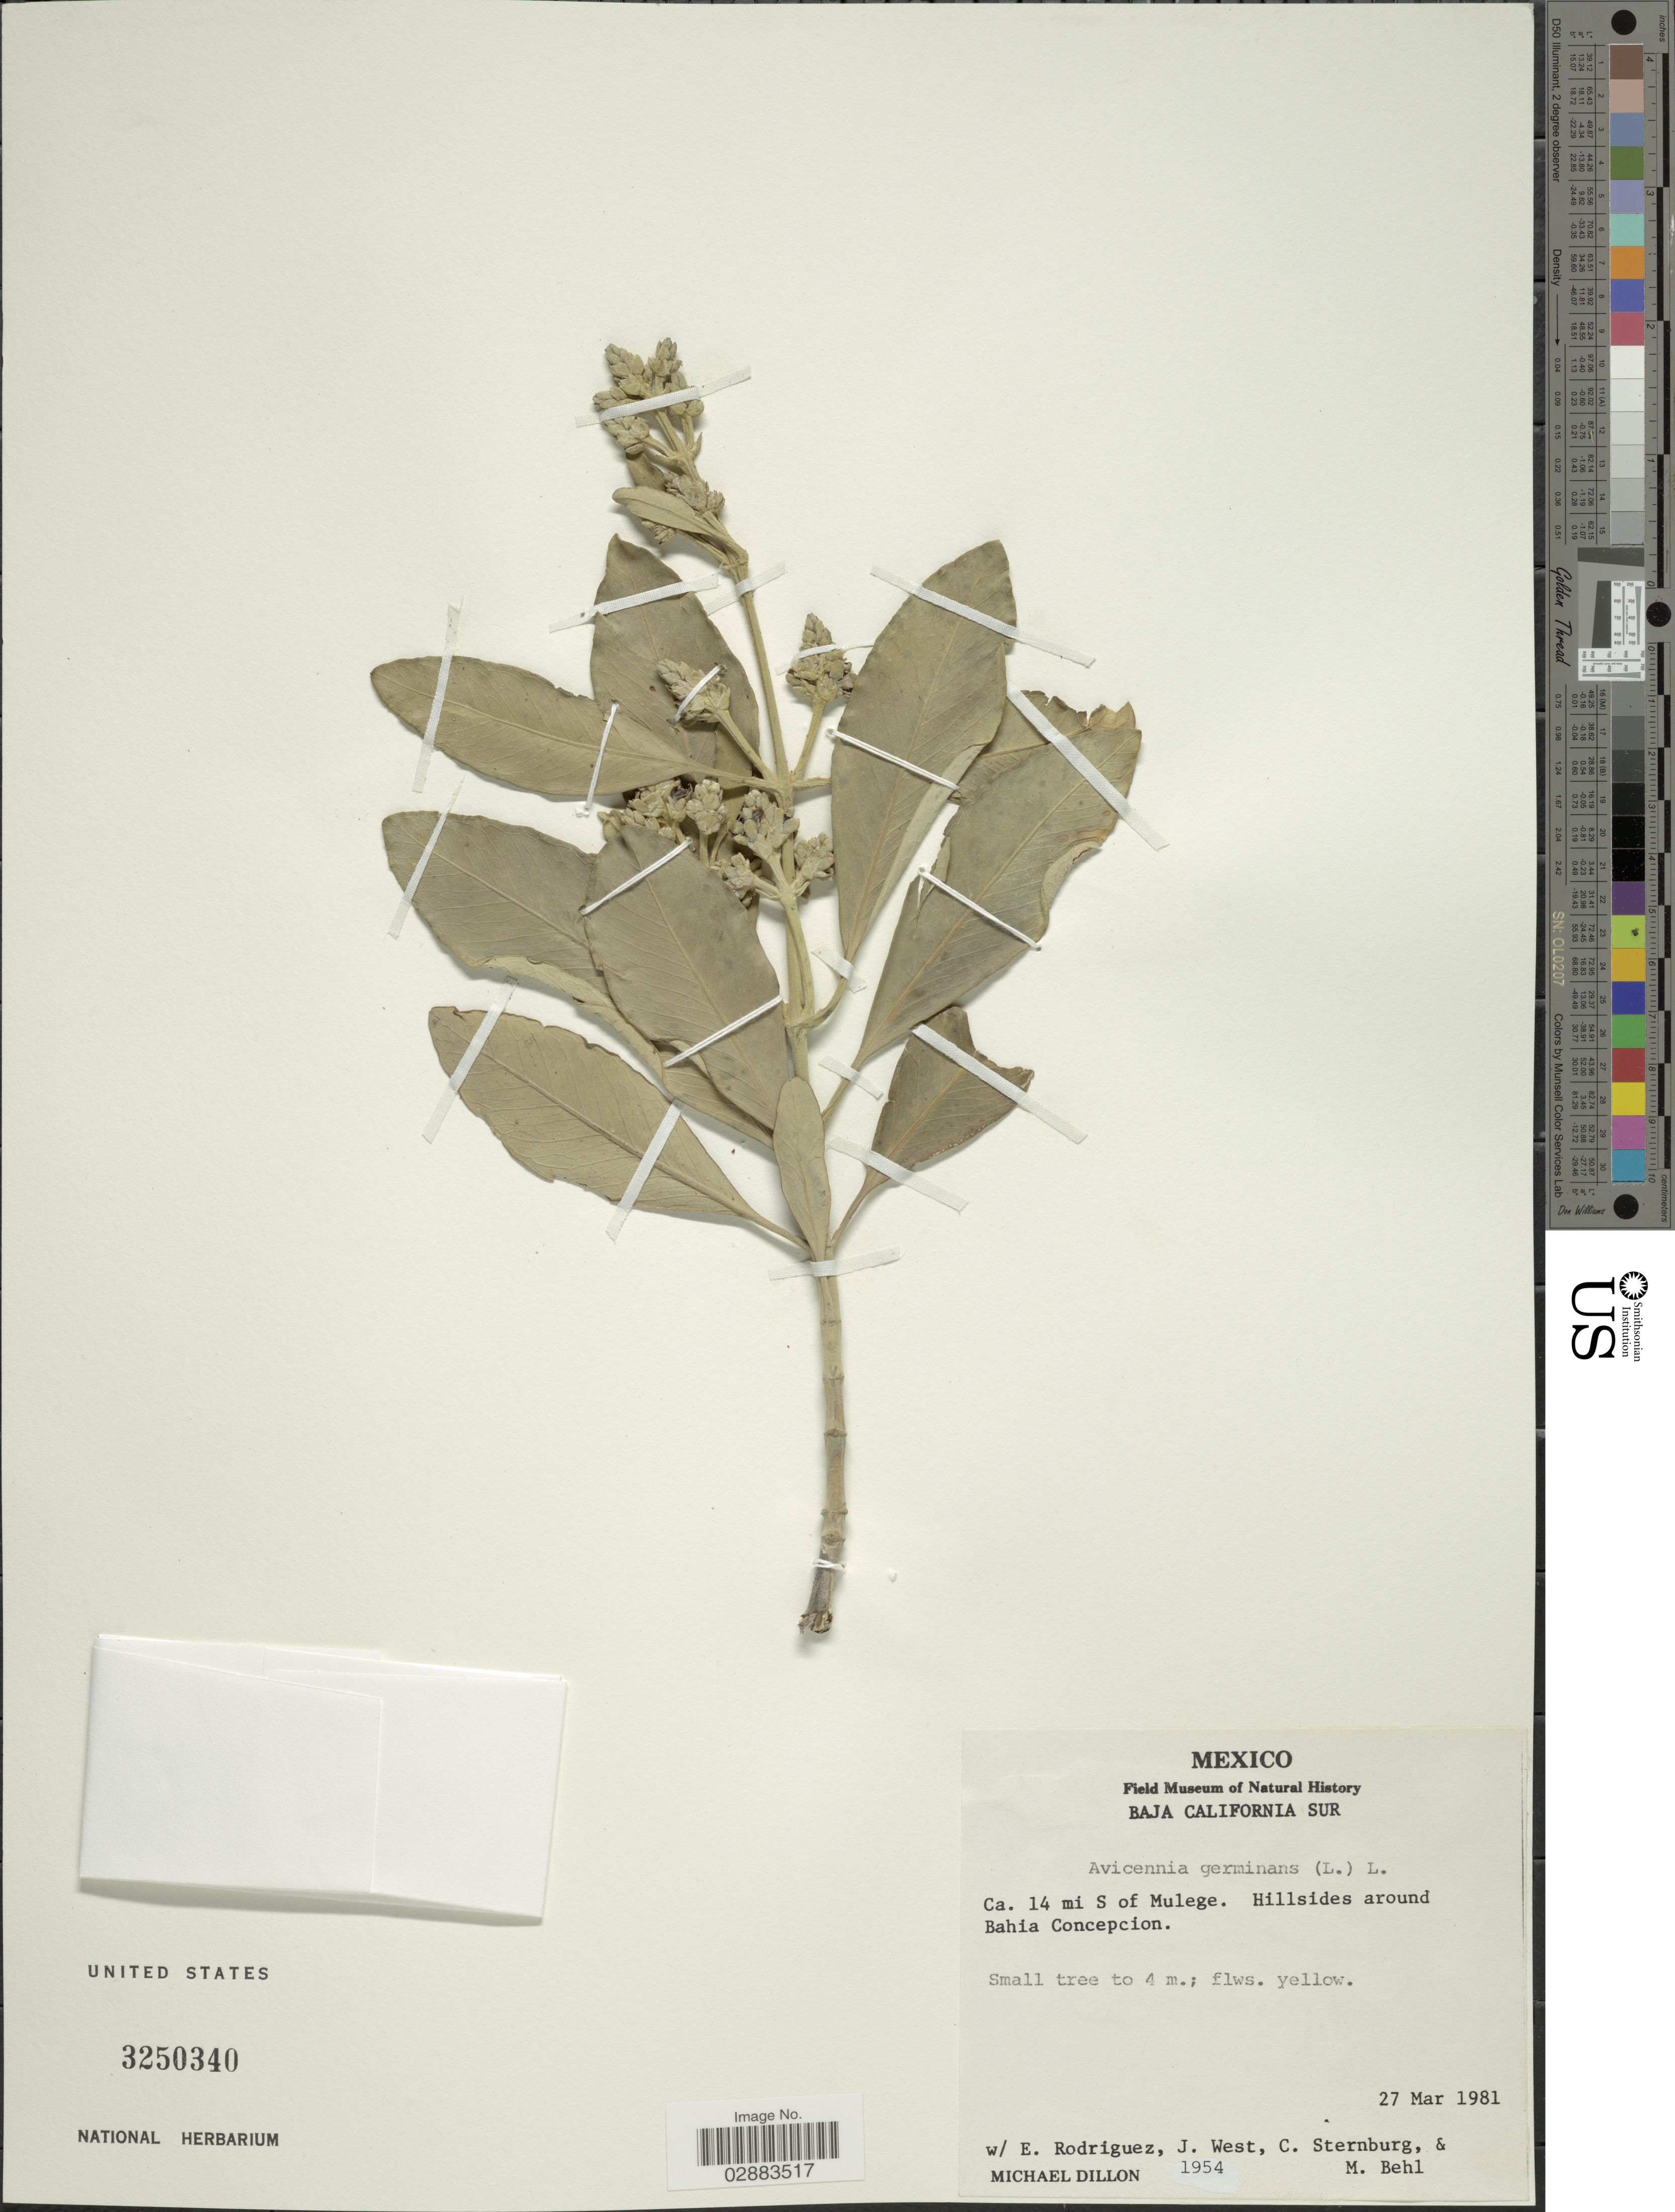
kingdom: Plantae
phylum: Tracheophyta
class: Magnoliopsida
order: Lamiales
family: Acanthaceae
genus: Avicennia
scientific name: Avicennia germinans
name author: (L.) L.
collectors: M. Dillion, E. Rodriguez, J. West, C. Sternburg & M. Behl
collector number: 1954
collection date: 1981-03-27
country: Mexico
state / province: Baja California Sur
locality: Ca. 14 mi S of Mulege. Hillsides around Bahia Concepcion.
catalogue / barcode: US 3250340